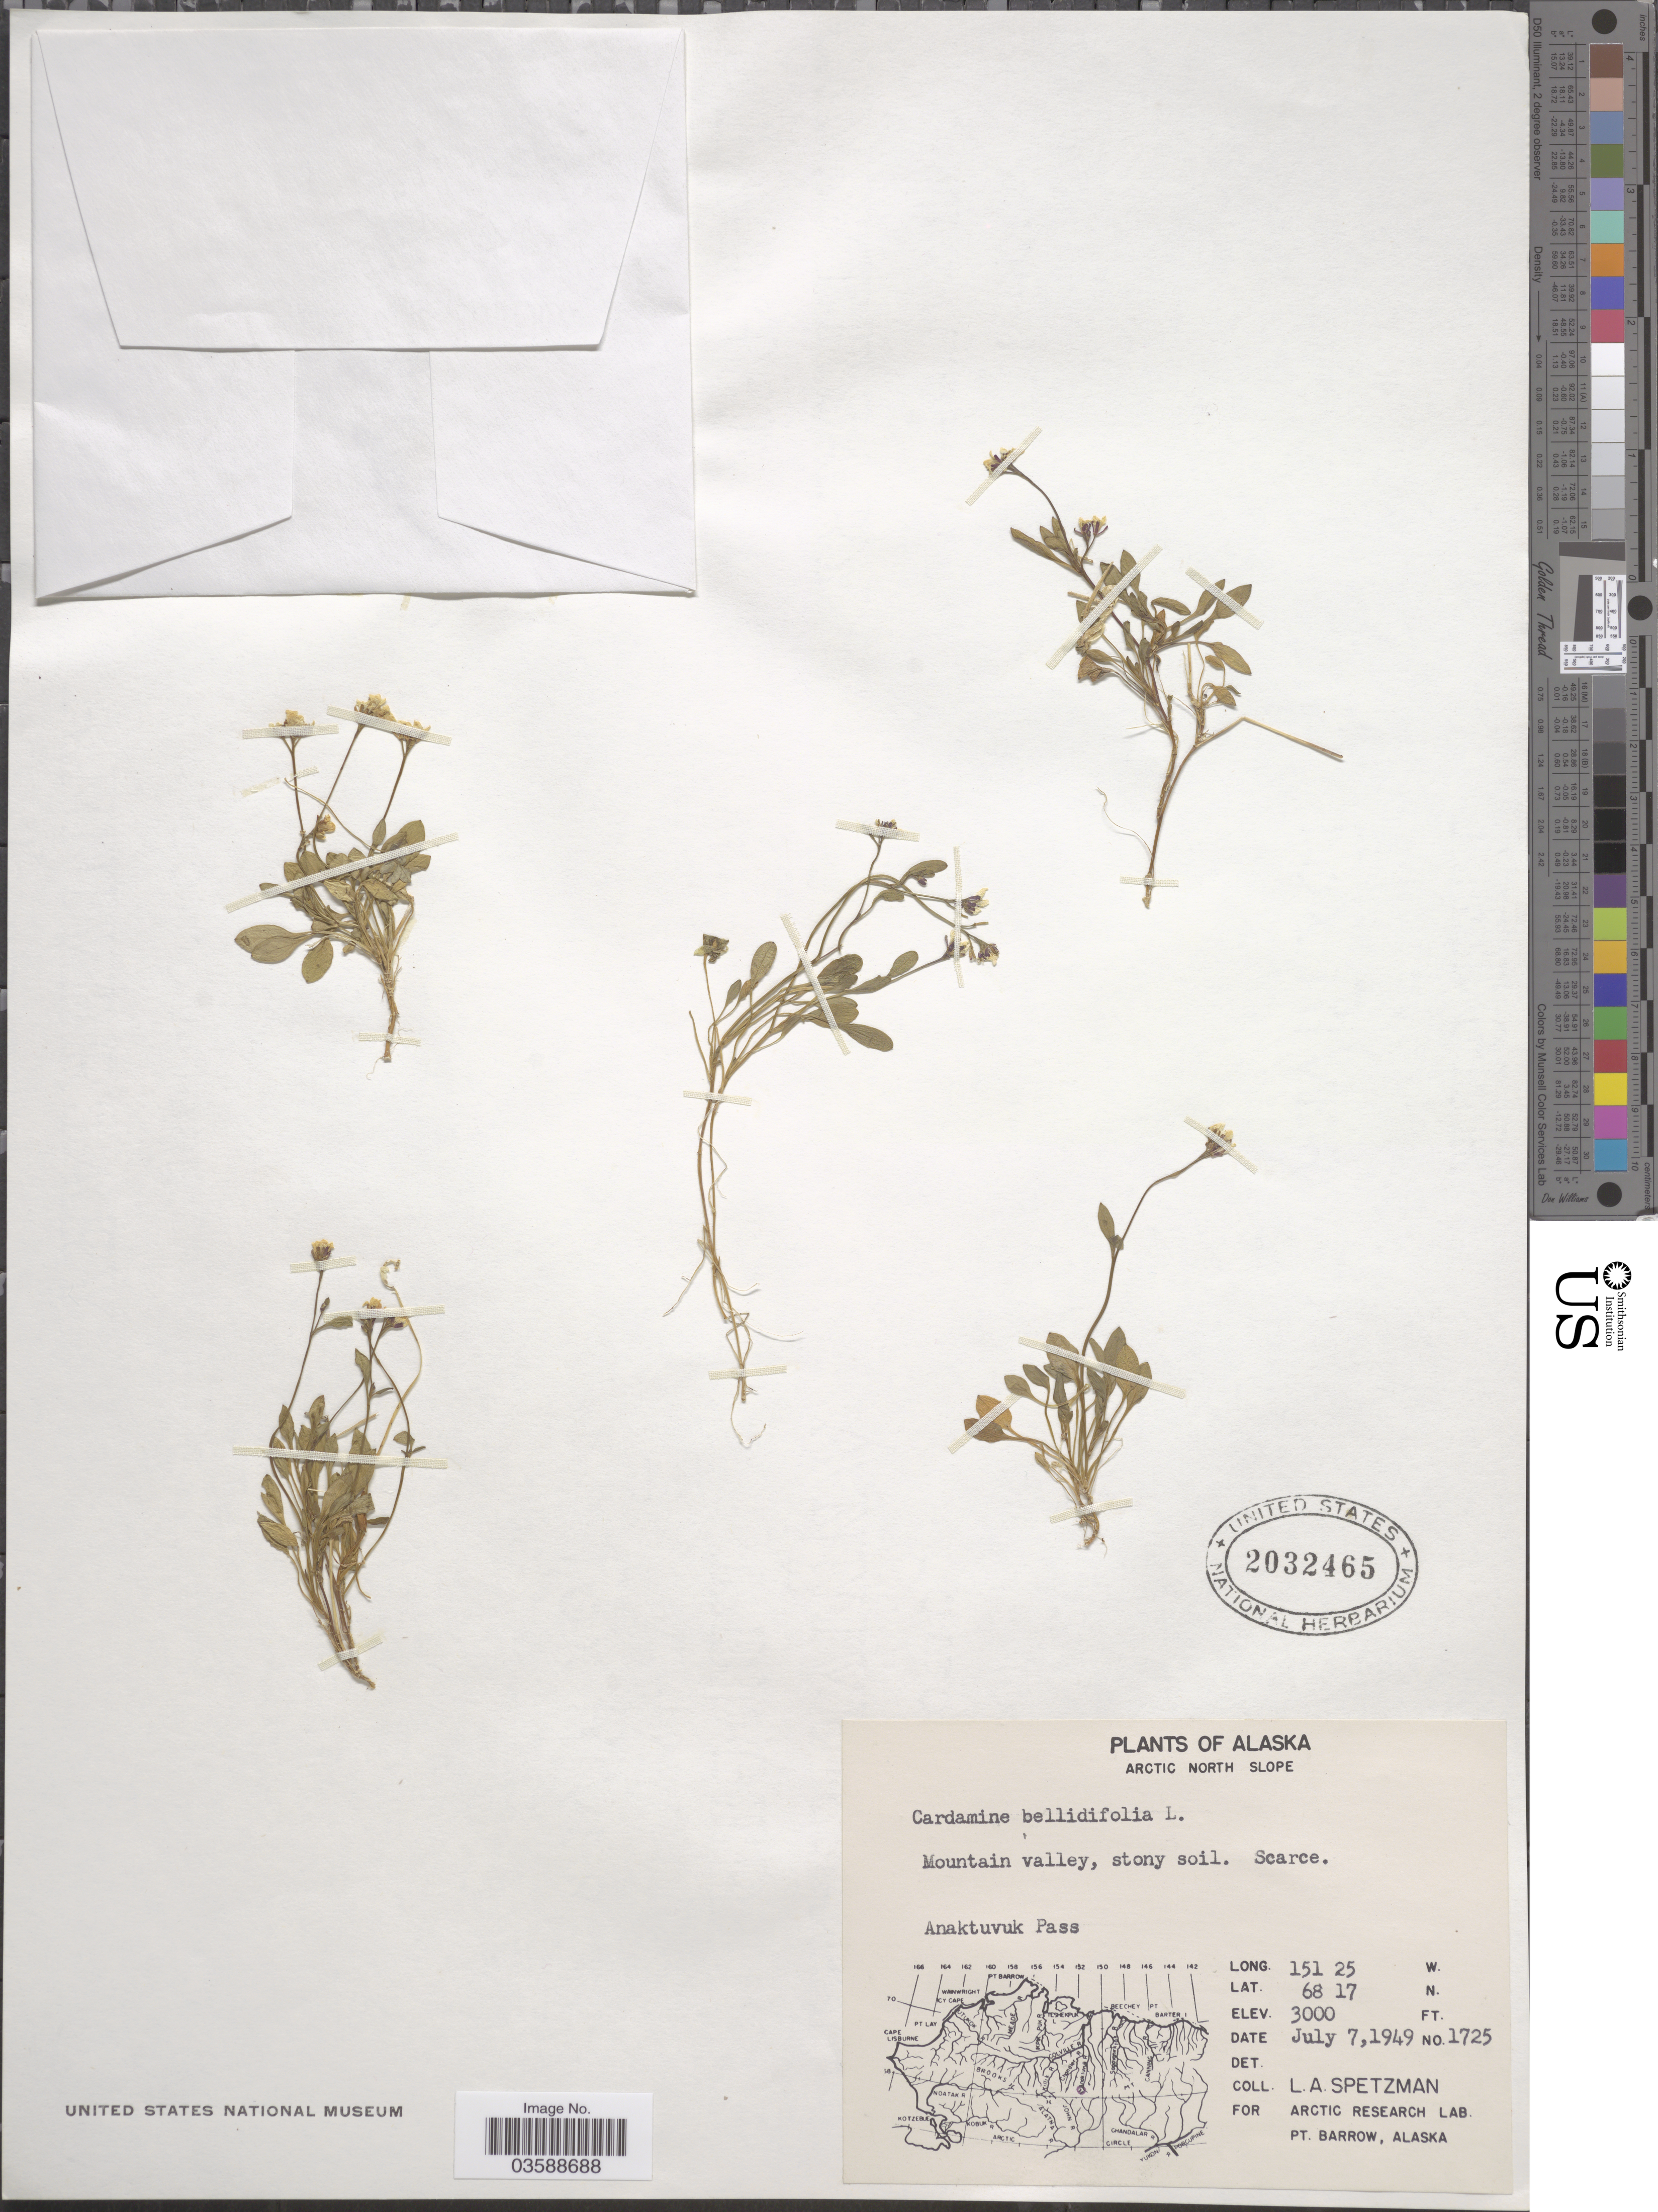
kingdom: Plantae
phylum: Tracheophyta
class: Magnoliopsida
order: Brassicales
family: Brassicaceae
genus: Cardamine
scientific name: Cardamine bellidifolia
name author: L.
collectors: L. Spetzman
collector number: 1725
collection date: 1949-07-07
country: United States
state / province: Alaska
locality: Arctic North Slope. Anaktuvuk Pass.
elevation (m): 914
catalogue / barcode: US 2032465